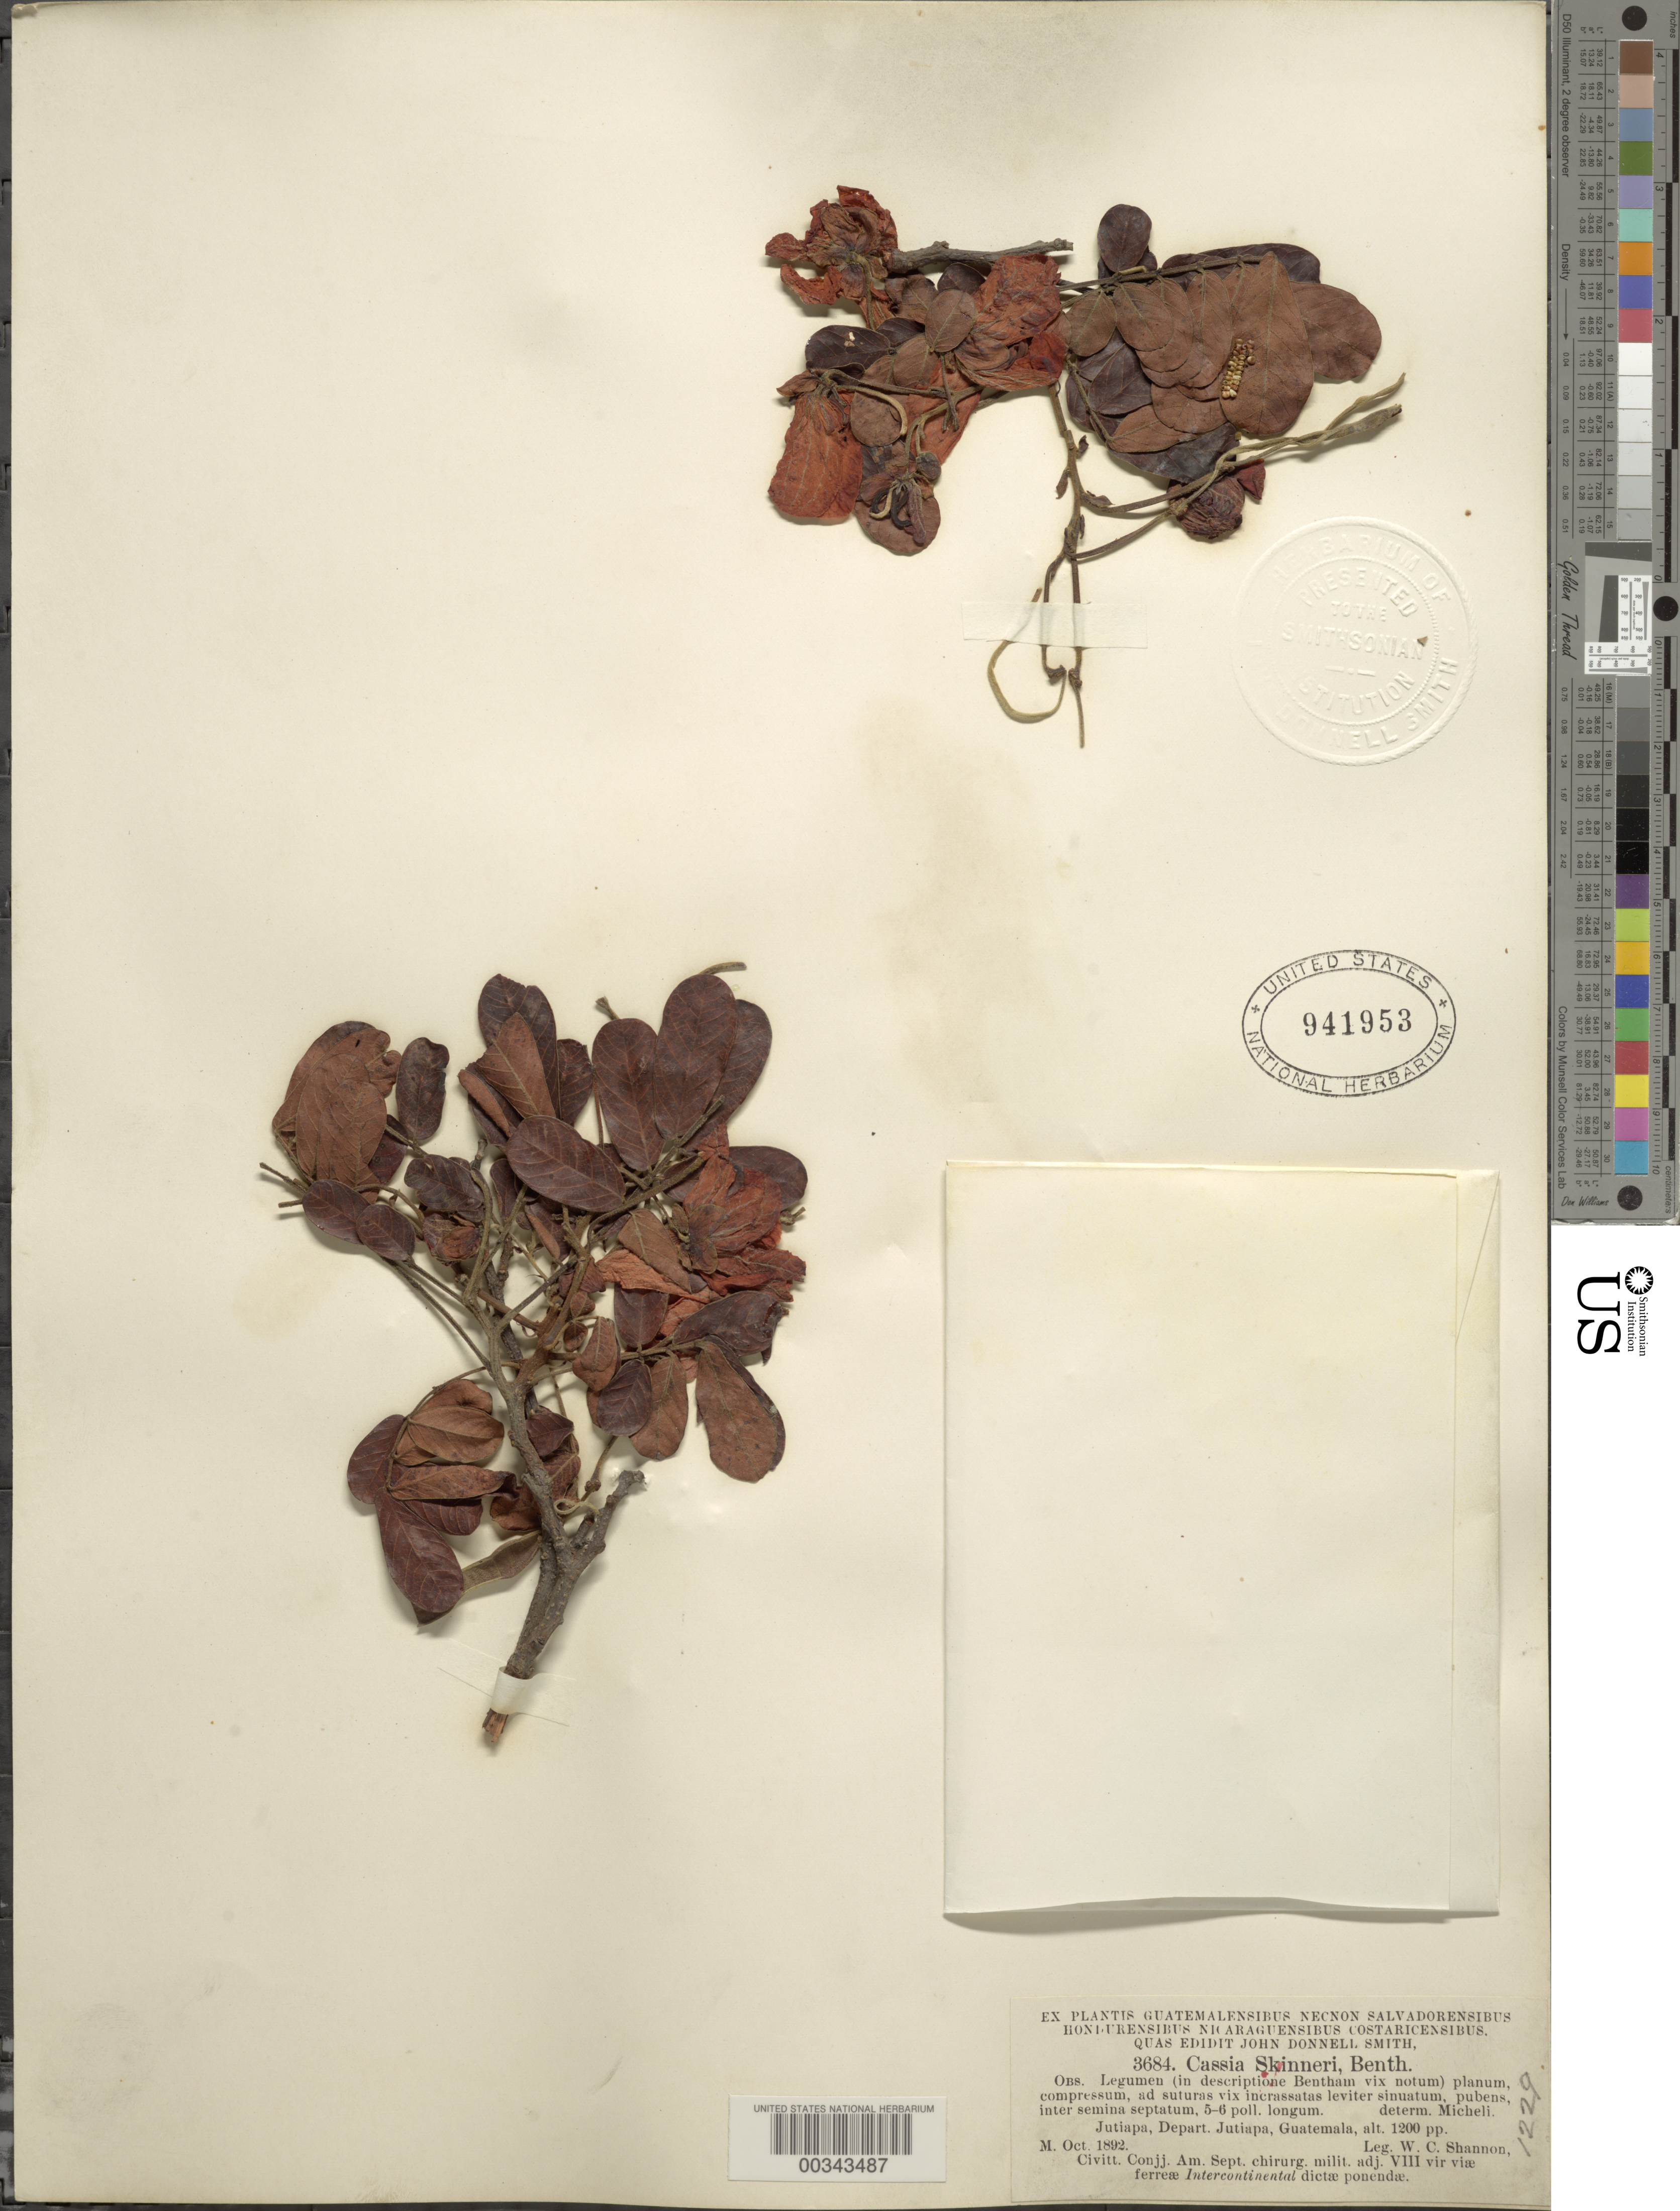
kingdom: Plantae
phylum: Tracheophyta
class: Magnoliopsida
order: Fabales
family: Fabaceae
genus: Senna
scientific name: Senna skinneri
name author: (Benth.) H.S. Irwin & Barneby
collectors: W. C. Shannon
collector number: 3684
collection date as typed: Oct 1892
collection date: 1892-10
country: Guatemala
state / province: Jutiapa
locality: Jutiapa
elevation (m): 366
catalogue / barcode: US 941953